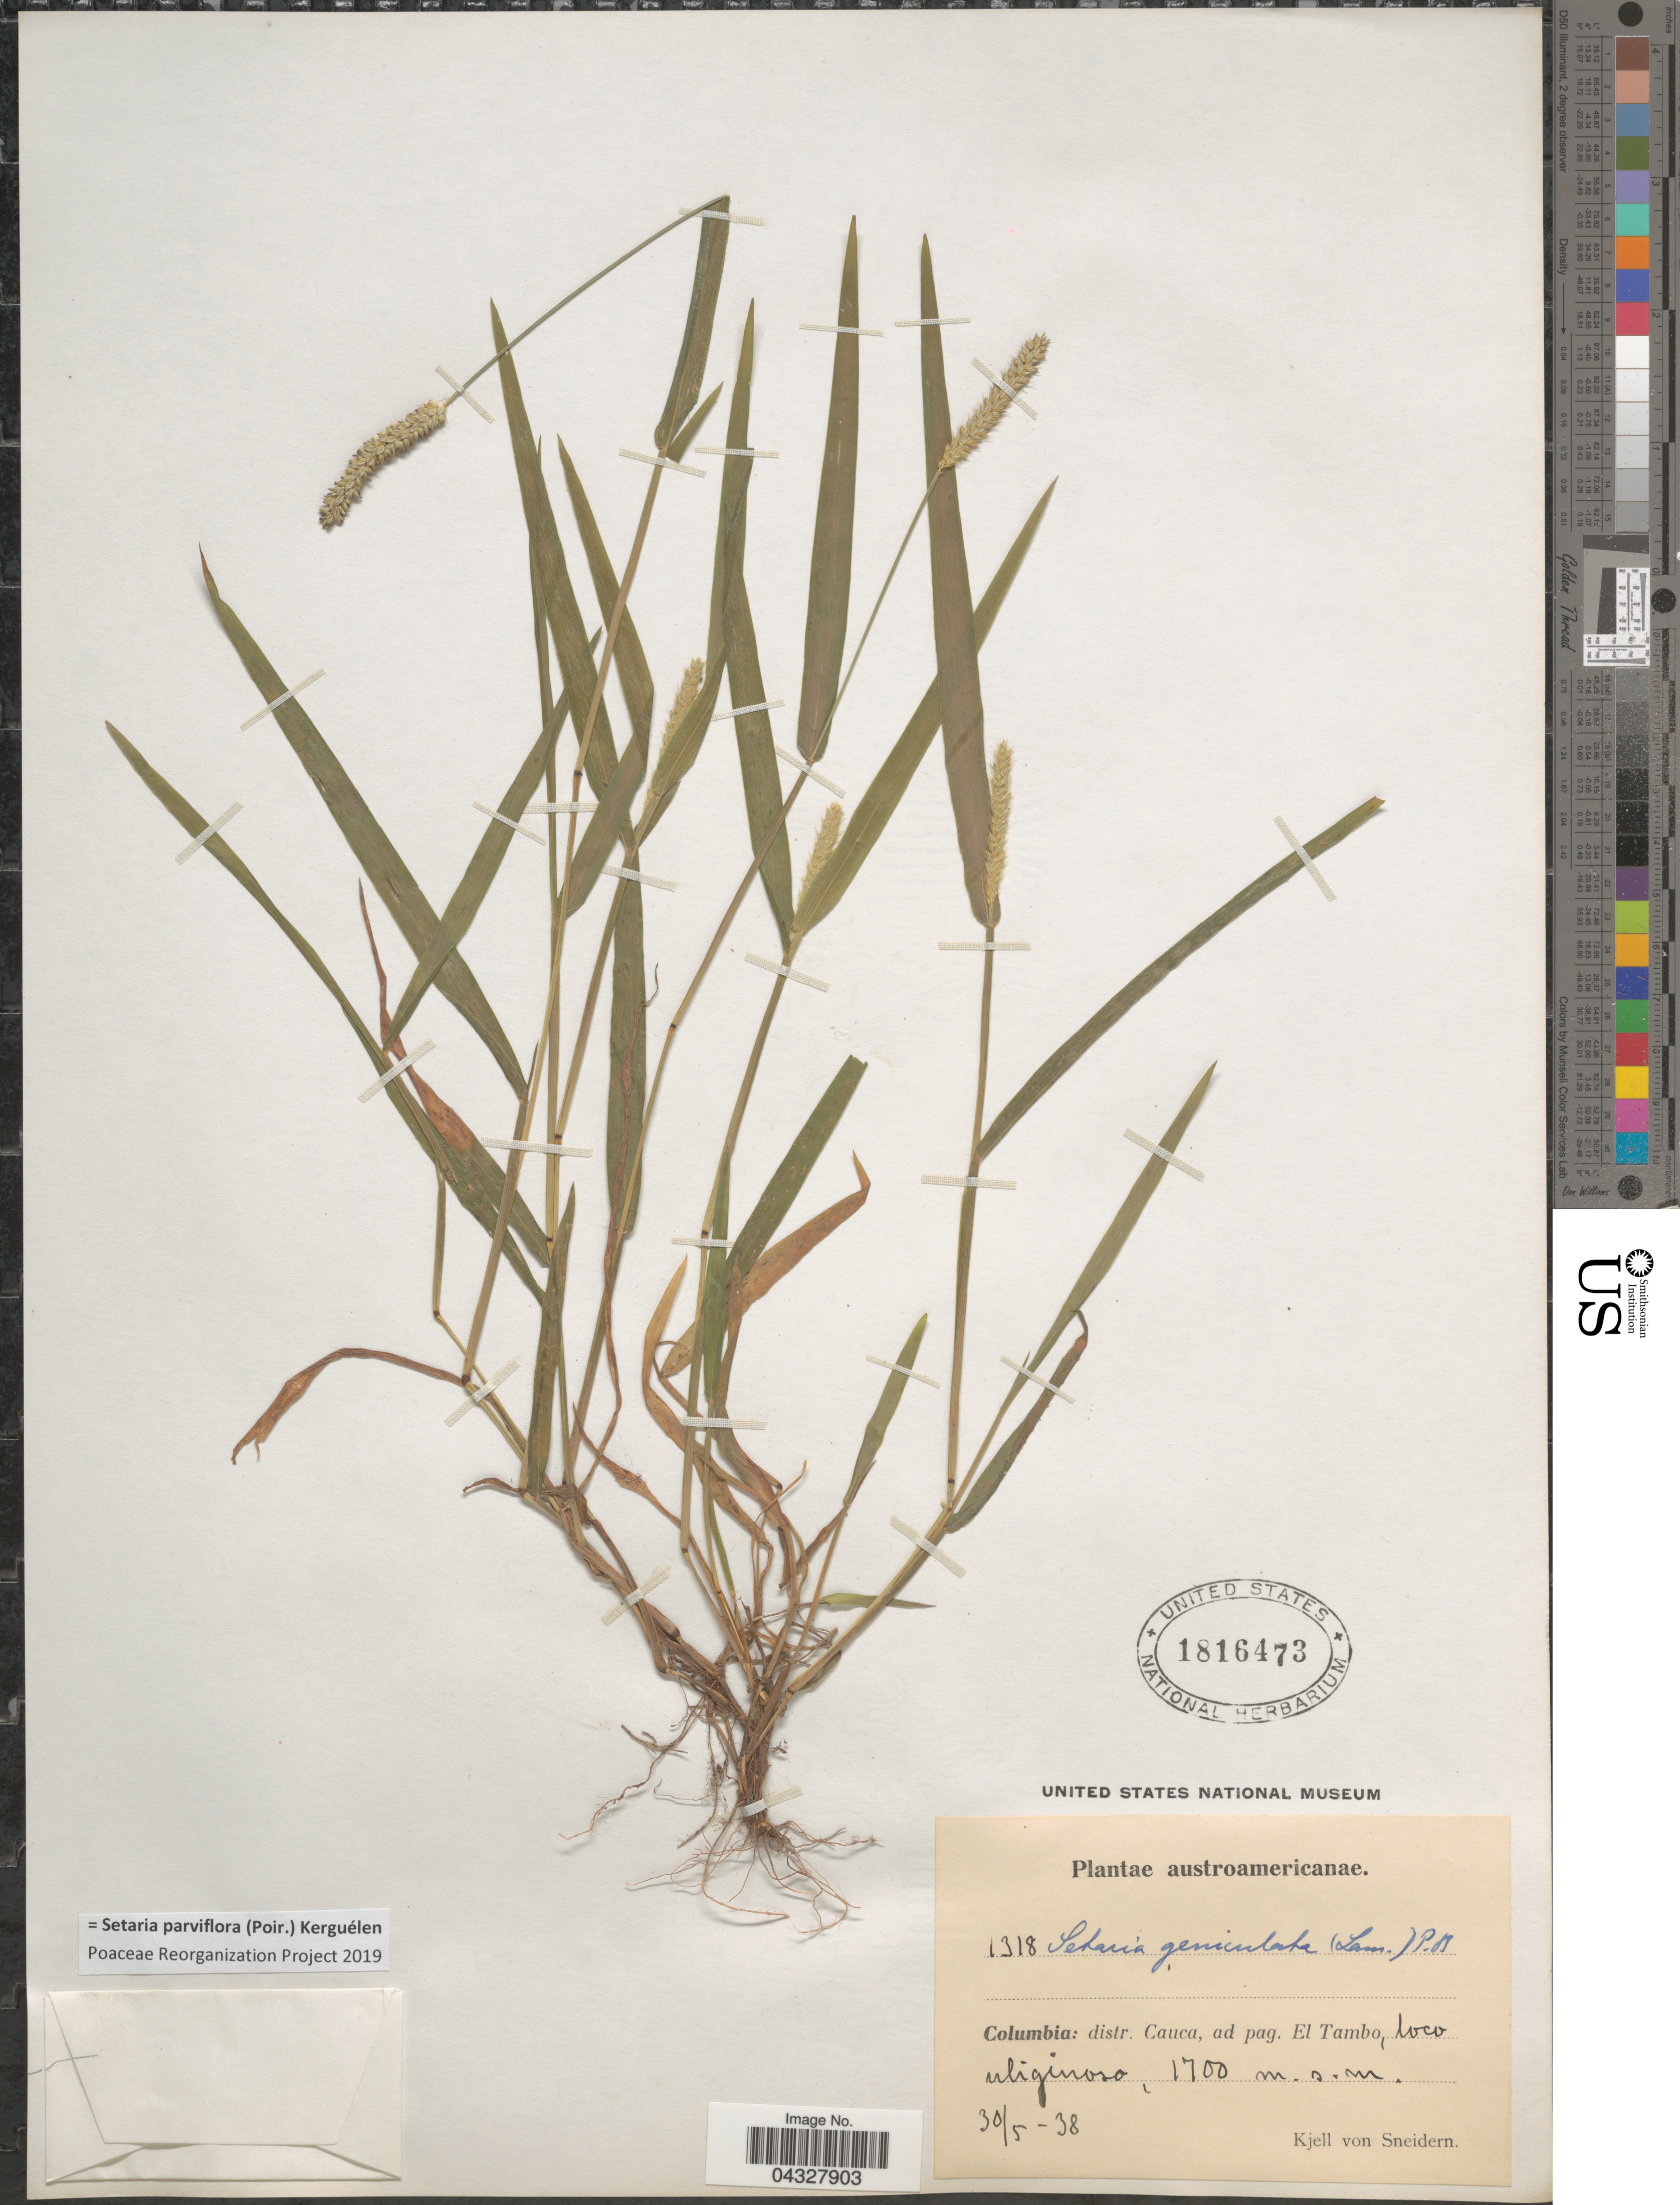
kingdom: Plantae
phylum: Tracheophyta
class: Liliopsida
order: Poales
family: Poaceae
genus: Setaria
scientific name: Setaria parviflora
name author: (Poir.) Kerguélen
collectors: K. von Sneidern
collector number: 1318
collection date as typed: Transcribed d/m/y: 30/5/38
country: Colombia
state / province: Cauca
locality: Austroamericanae. Distr. Cauca, ad pag. El Tambo.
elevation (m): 1700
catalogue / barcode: US 1816473